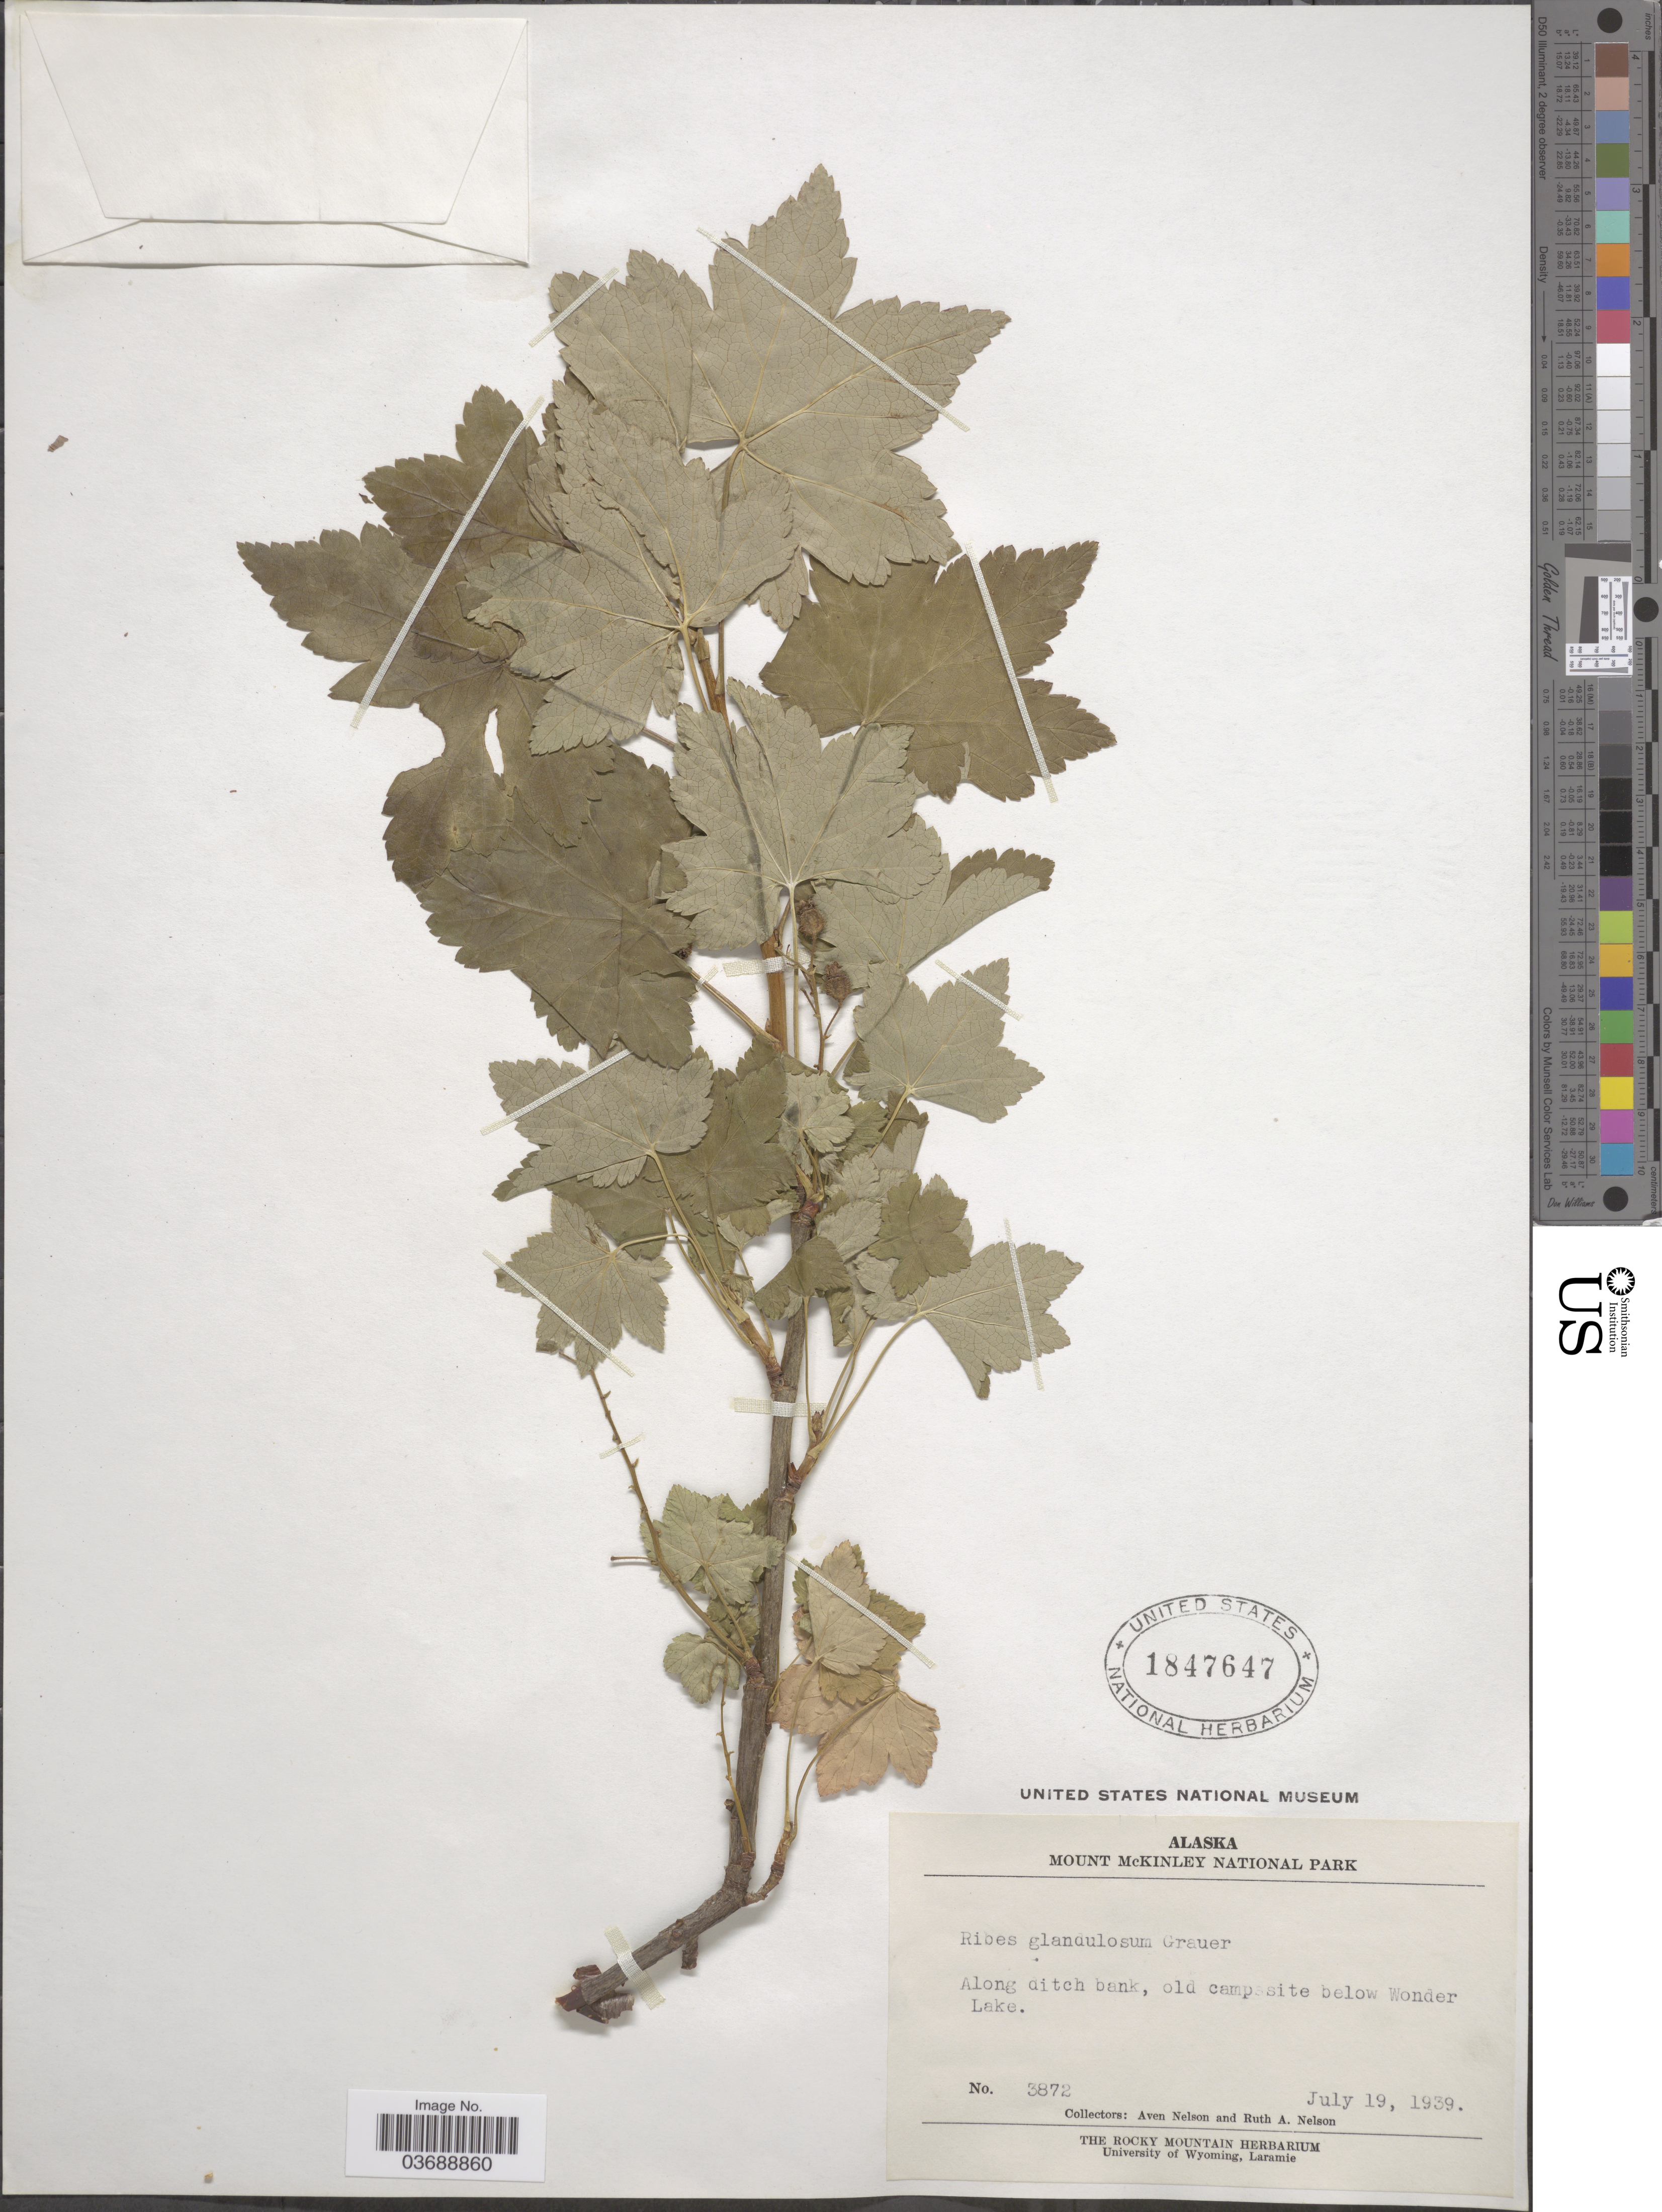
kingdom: Plantae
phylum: Tracheophyta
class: Magnoliopsida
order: Saxifragales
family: Grossulariaceae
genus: Ribes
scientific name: Ribes prostratum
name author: L'Hér.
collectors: A. Nelson & R. A. Nelson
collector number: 3872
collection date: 1939-07-19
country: United States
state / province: Alaska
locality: Mount McKinley National Park. Along ditch bank, old campsite below Wonder Lake.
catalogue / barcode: US 1847647